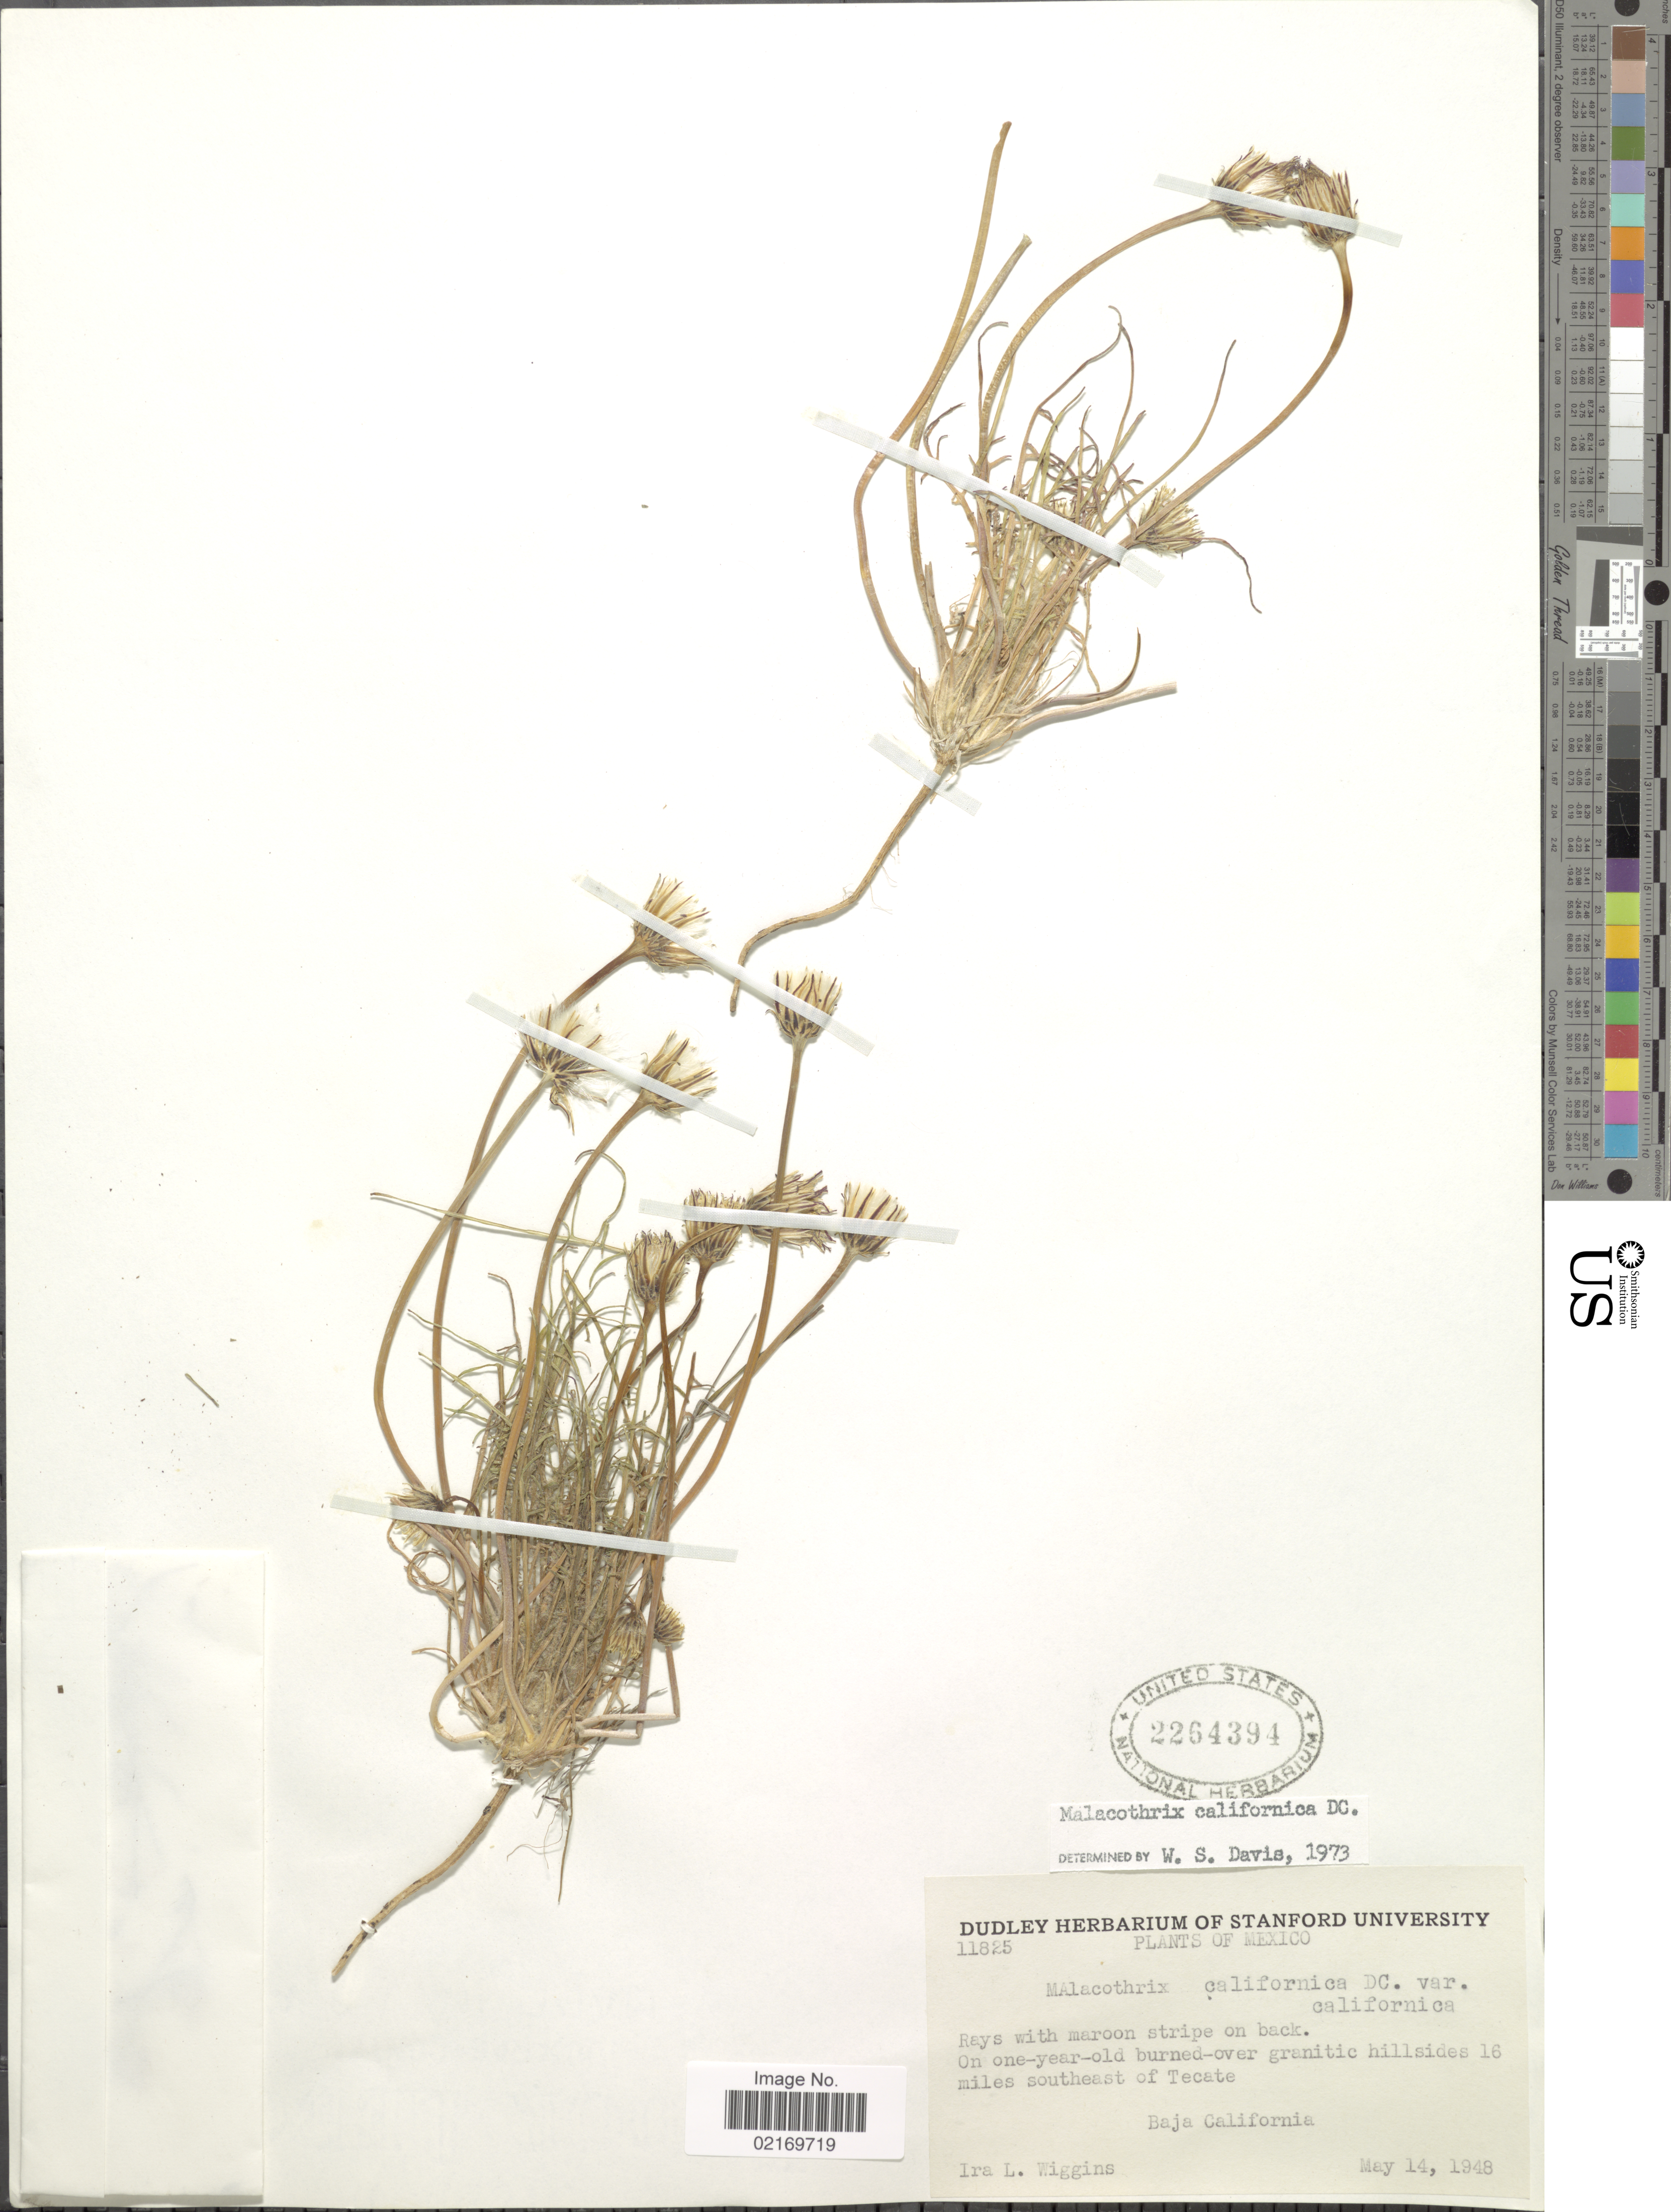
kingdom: Plantae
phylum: Tracheophyta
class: Magnoliopsida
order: Asterales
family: Asteraceae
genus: Malacothrix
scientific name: Malacothrix californica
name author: DC.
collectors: I. L. Wiggins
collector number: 11825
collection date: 1948-05-14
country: Mexico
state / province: Baja California Norte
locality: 16 miles southeast of Tecate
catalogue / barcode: US 2264394